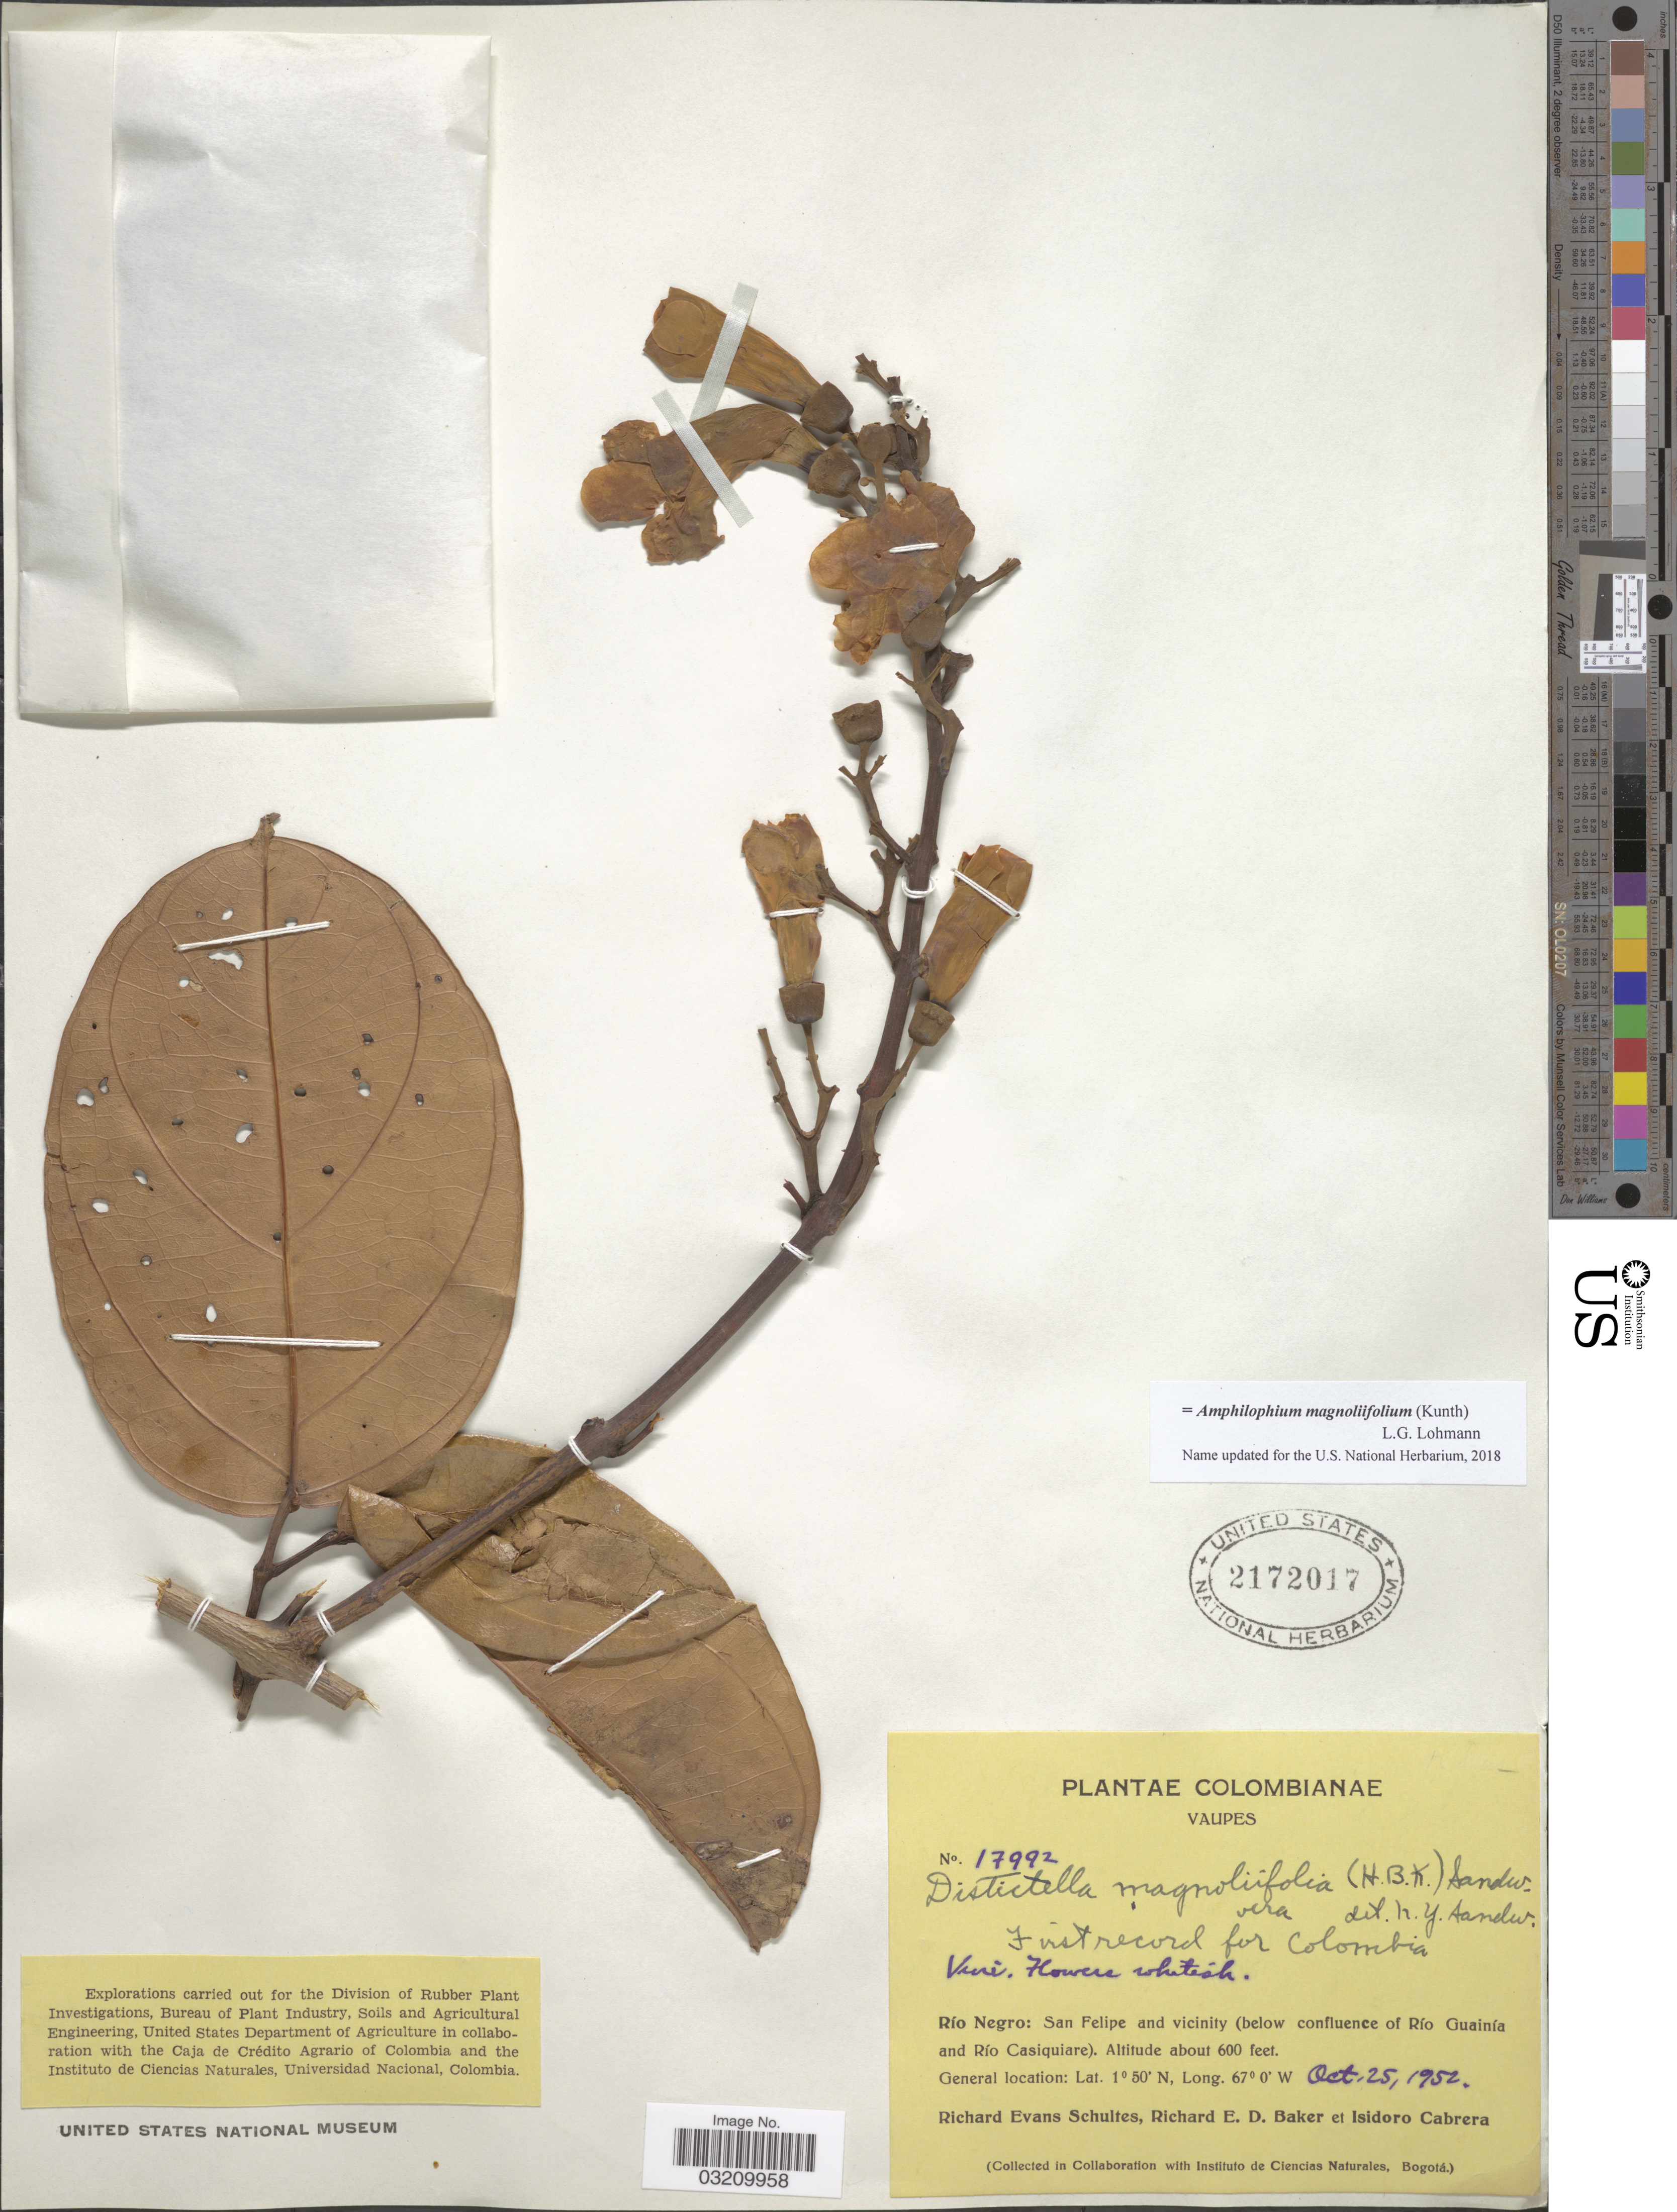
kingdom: Plantae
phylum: Tracheophyta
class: Magnoliopsida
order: Lamiales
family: Bignoniaceae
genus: Amphilophium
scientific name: Amphilophium magnoliifolium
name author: (Kunth) L.G. Lohmann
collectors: R. E. Schultes, R. E. D. Baker & I. Cabrera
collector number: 17992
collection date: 1952-10-25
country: Colombia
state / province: Vaupés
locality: Río Negro: San Felipe and vicinity ( below confluence of Río Guainía and Río Casiquiare).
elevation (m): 183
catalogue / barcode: US 2172017